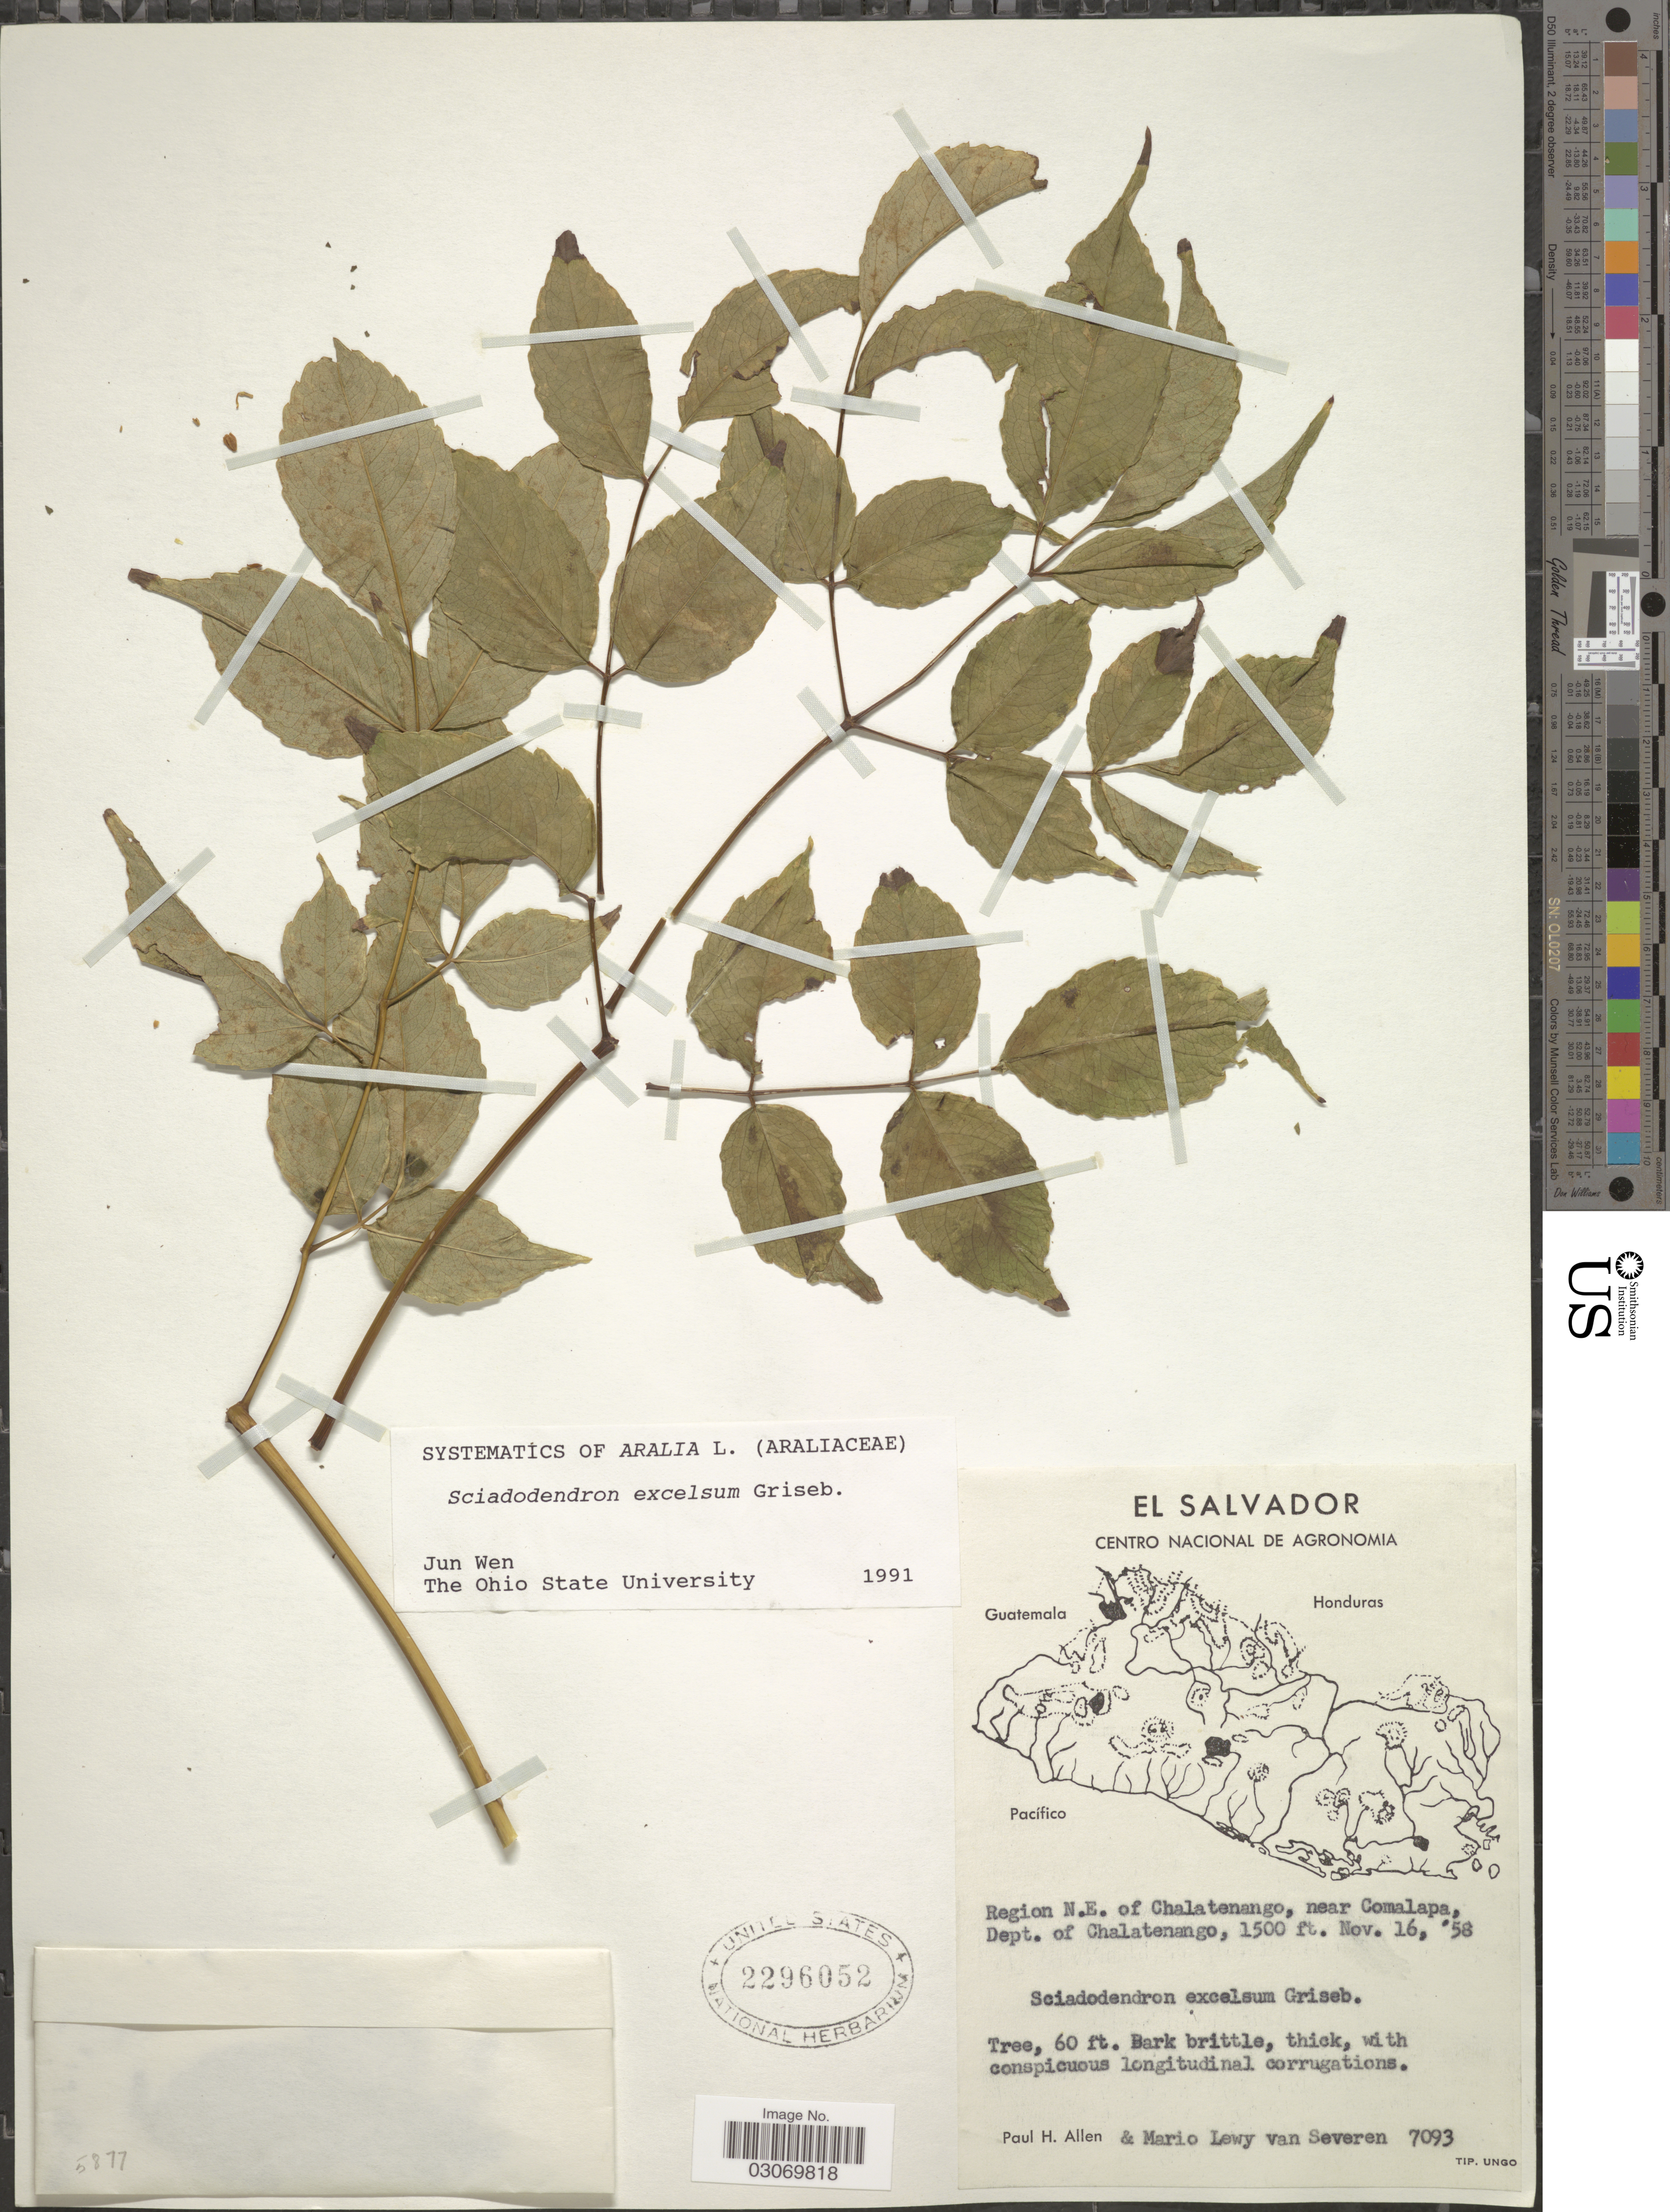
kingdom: Plantae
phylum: Tracheophyta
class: Magnoliopsida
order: Apiales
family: Araliaceae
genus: Sciadodendron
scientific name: Sciadodendron excelsum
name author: Griseb.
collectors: P. H. Allen & M. Van Severen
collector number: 7093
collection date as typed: Transcribed d/m/y: 16/11/58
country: El Salvador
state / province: Chalatenango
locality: Region N.E. of Chalatenango, near Comalapa, Dept. Chalatenango.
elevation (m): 457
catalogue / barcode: US 2296052